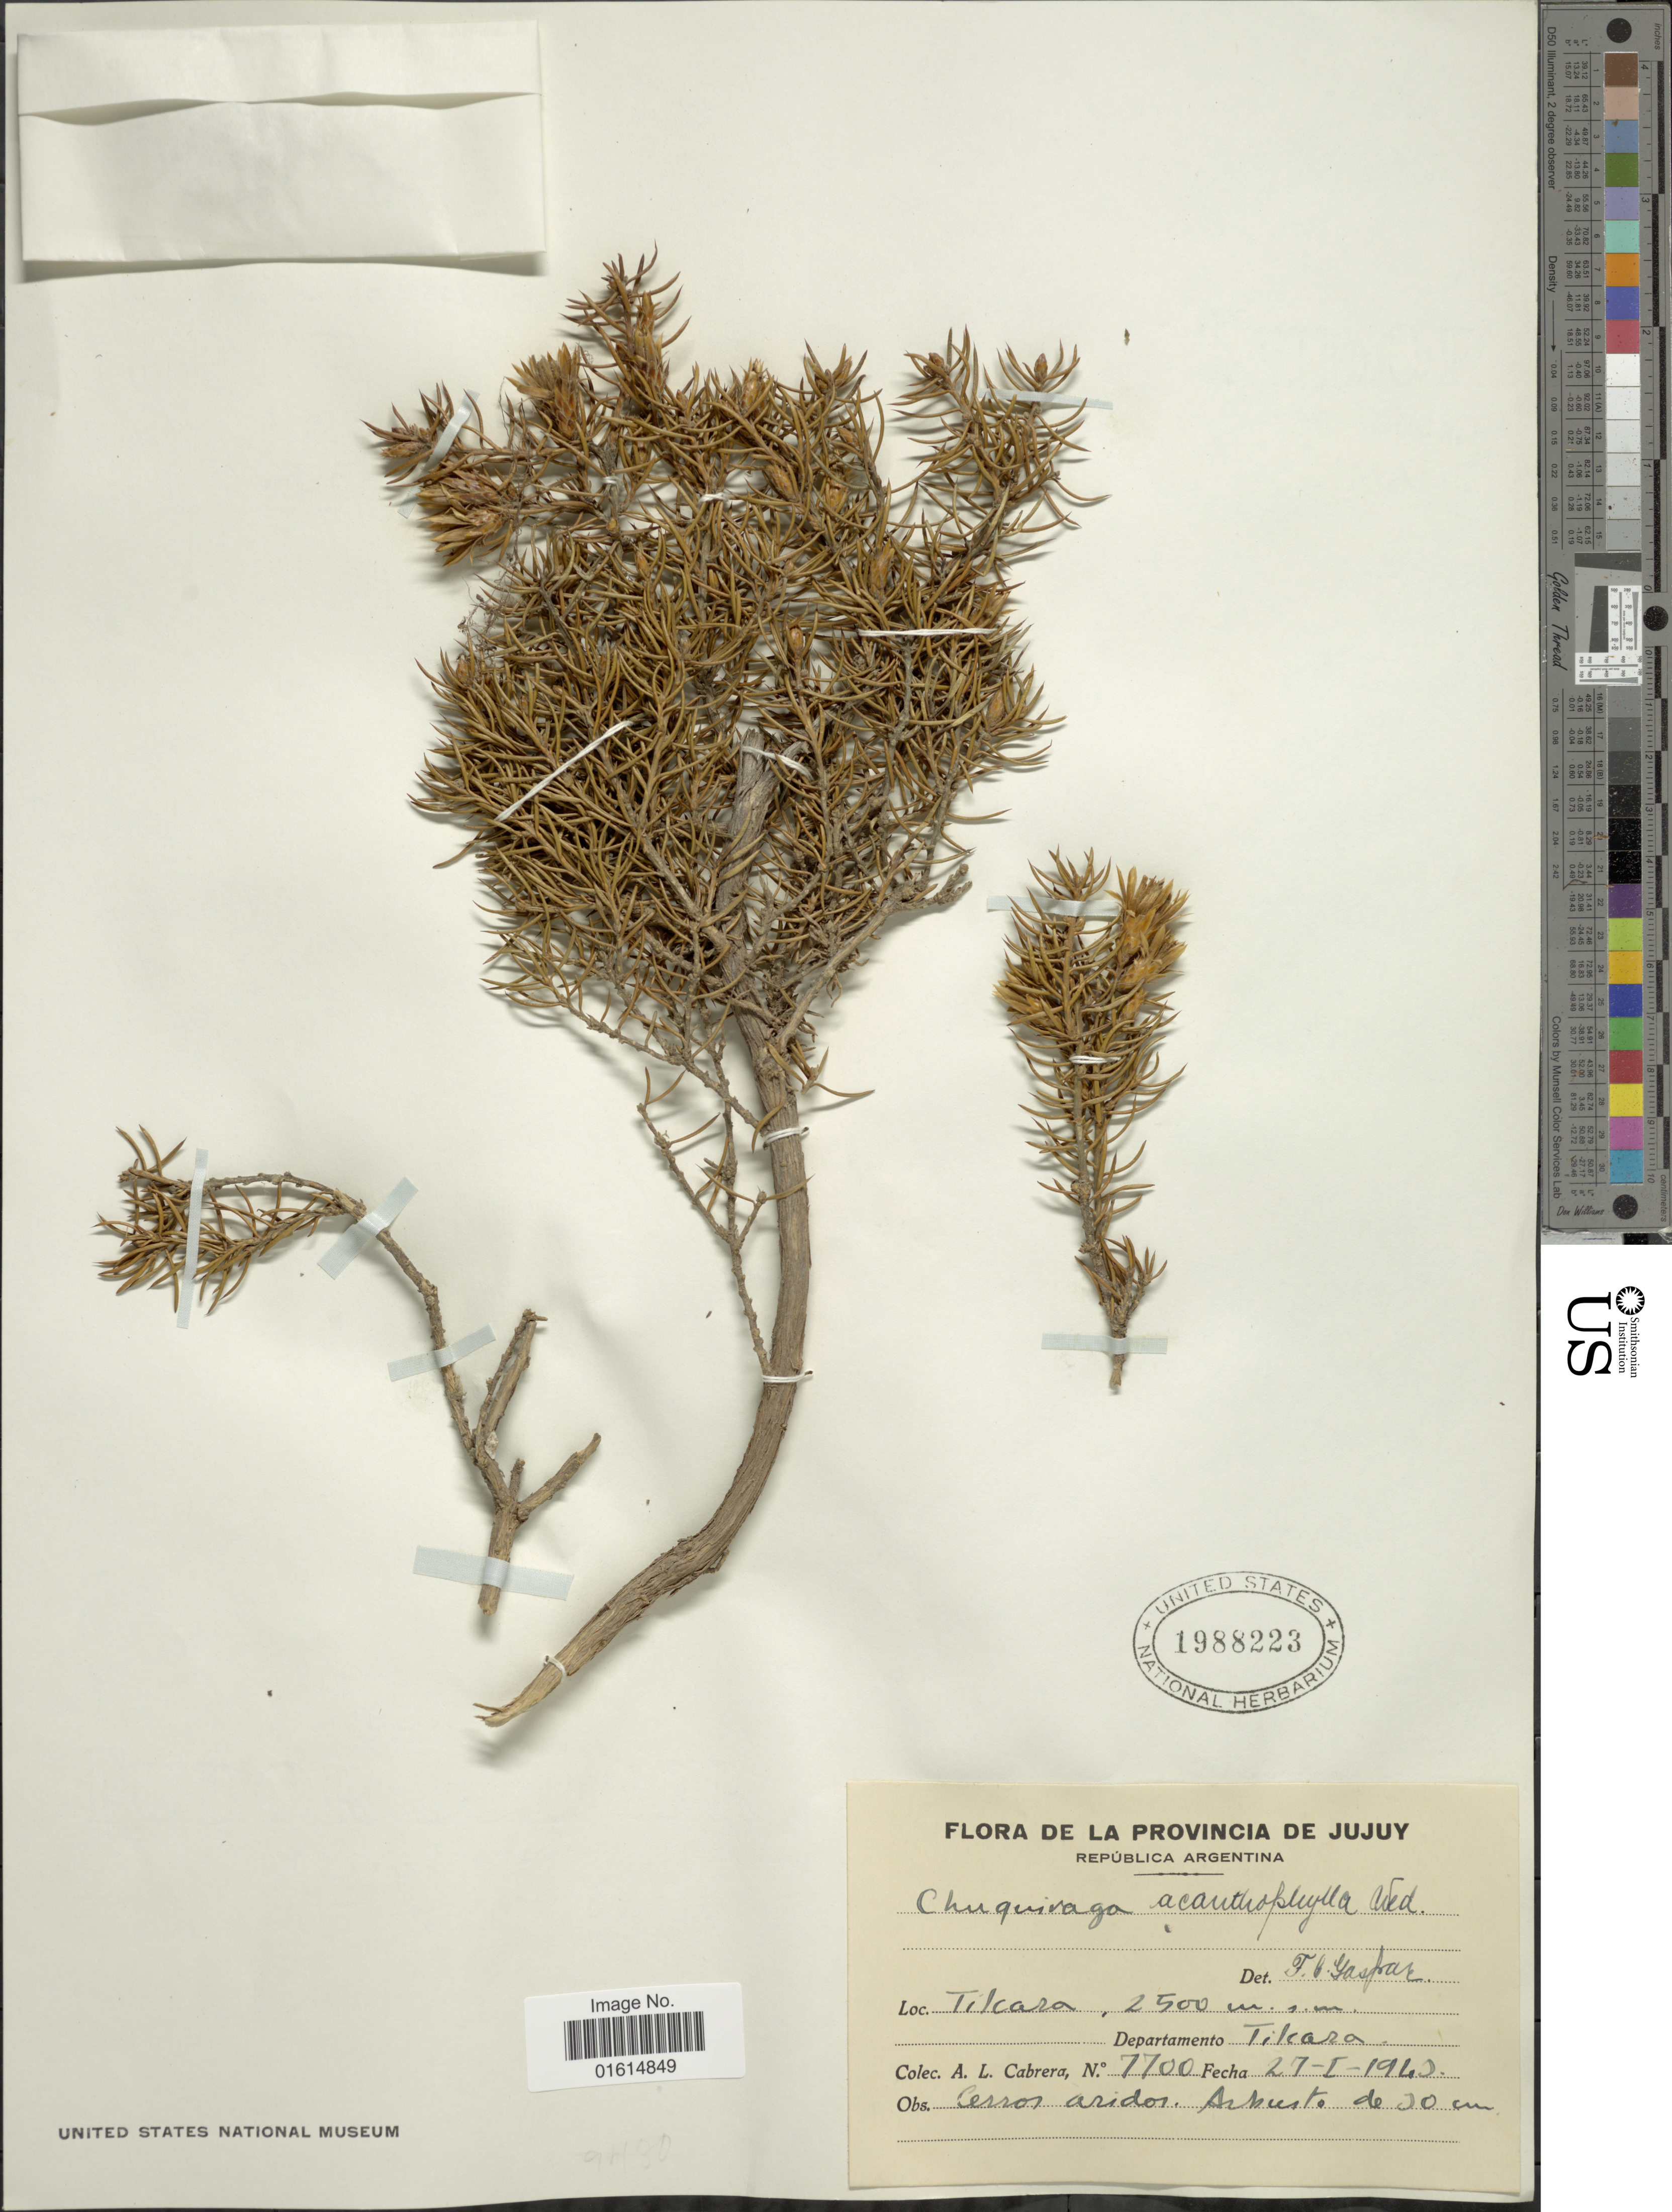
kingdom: Plantae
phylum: Tracheophyta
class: Magnoliopsida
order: Asterales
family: Asteraceae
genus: Chuquiraga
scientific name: Chuquiraga acanthophylla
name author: Wedd.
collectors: A. L. Cabrera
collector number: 7700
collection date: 1940-01-27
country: Argentina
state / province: Jujuy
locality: Provincia de Jujuy, Tilcara, Departamento Tilcara.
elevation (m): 2500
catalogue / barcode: US 1988223